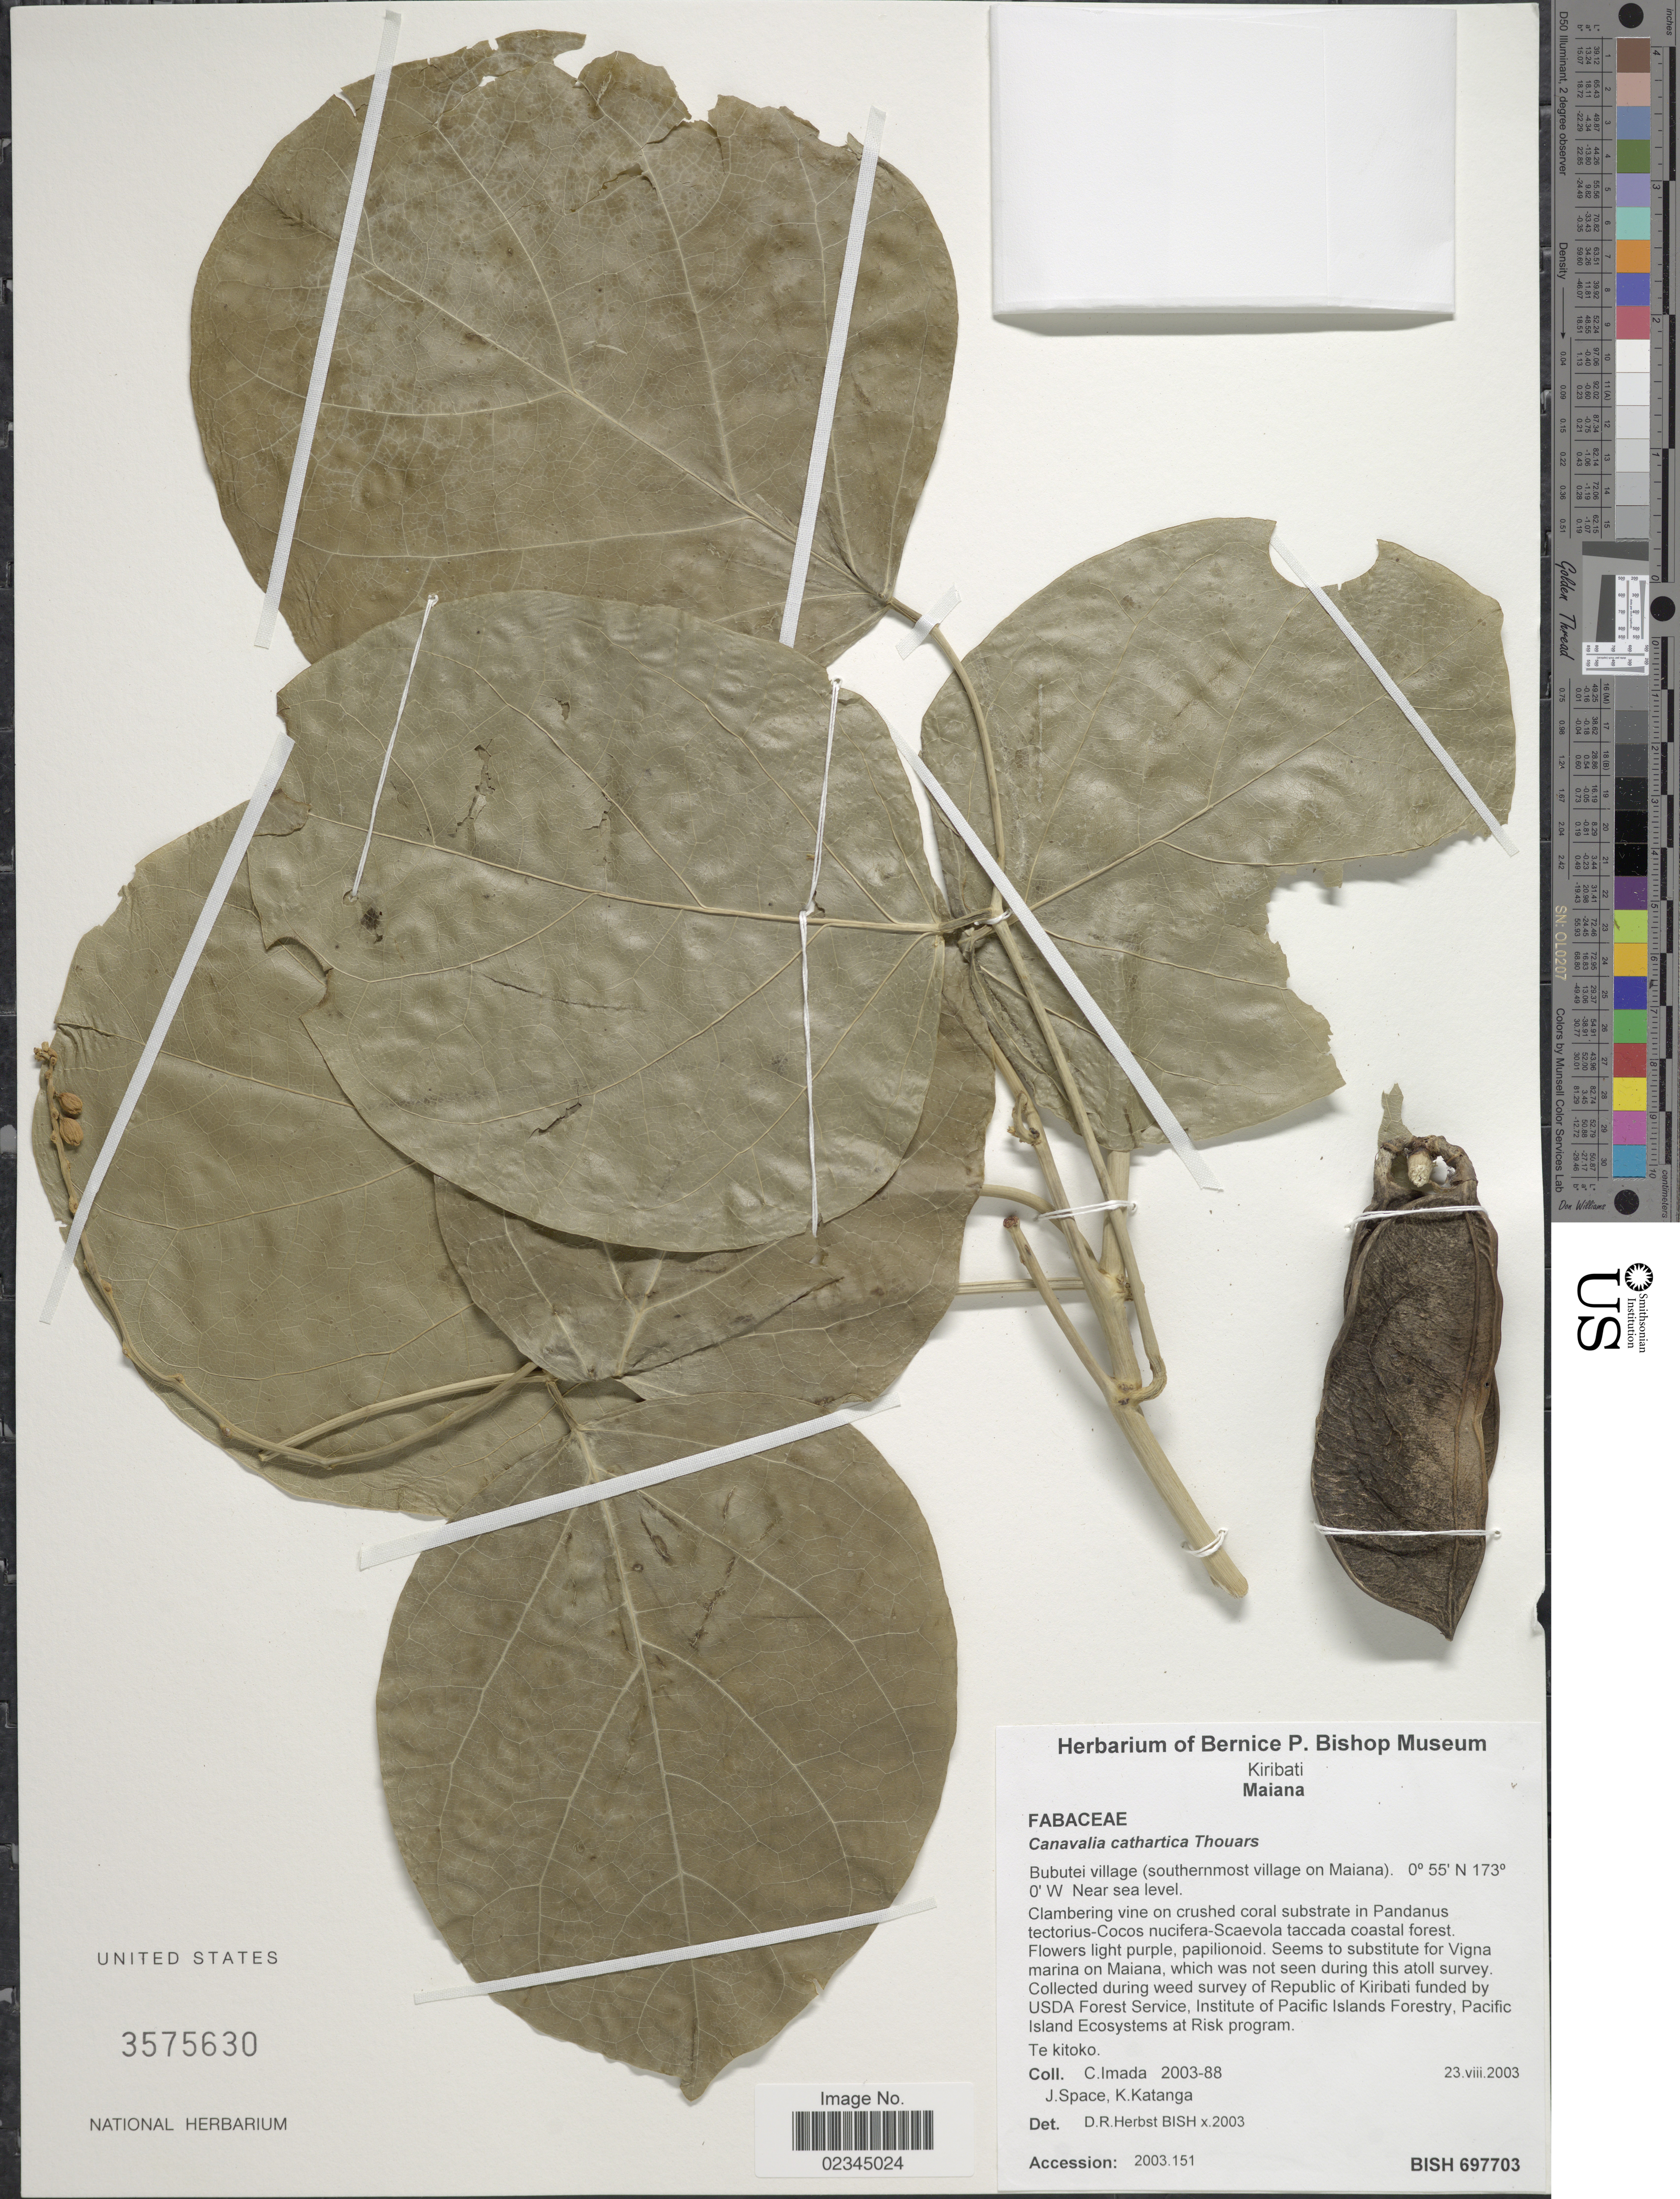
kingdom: Plantae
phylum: Tracheophyta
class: Magnoliopsida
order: Fabales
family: Fabaceae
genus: Canavalia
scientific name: Canavalia cathartica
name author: Thouars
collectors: C. Imada, J. Space & K. Katanga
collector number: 2003-88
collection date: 2003-08-23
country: Kiribati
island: Maiana Atoll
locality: Bubutei village (southernmost village on Maiana)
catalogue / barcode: US 3575630